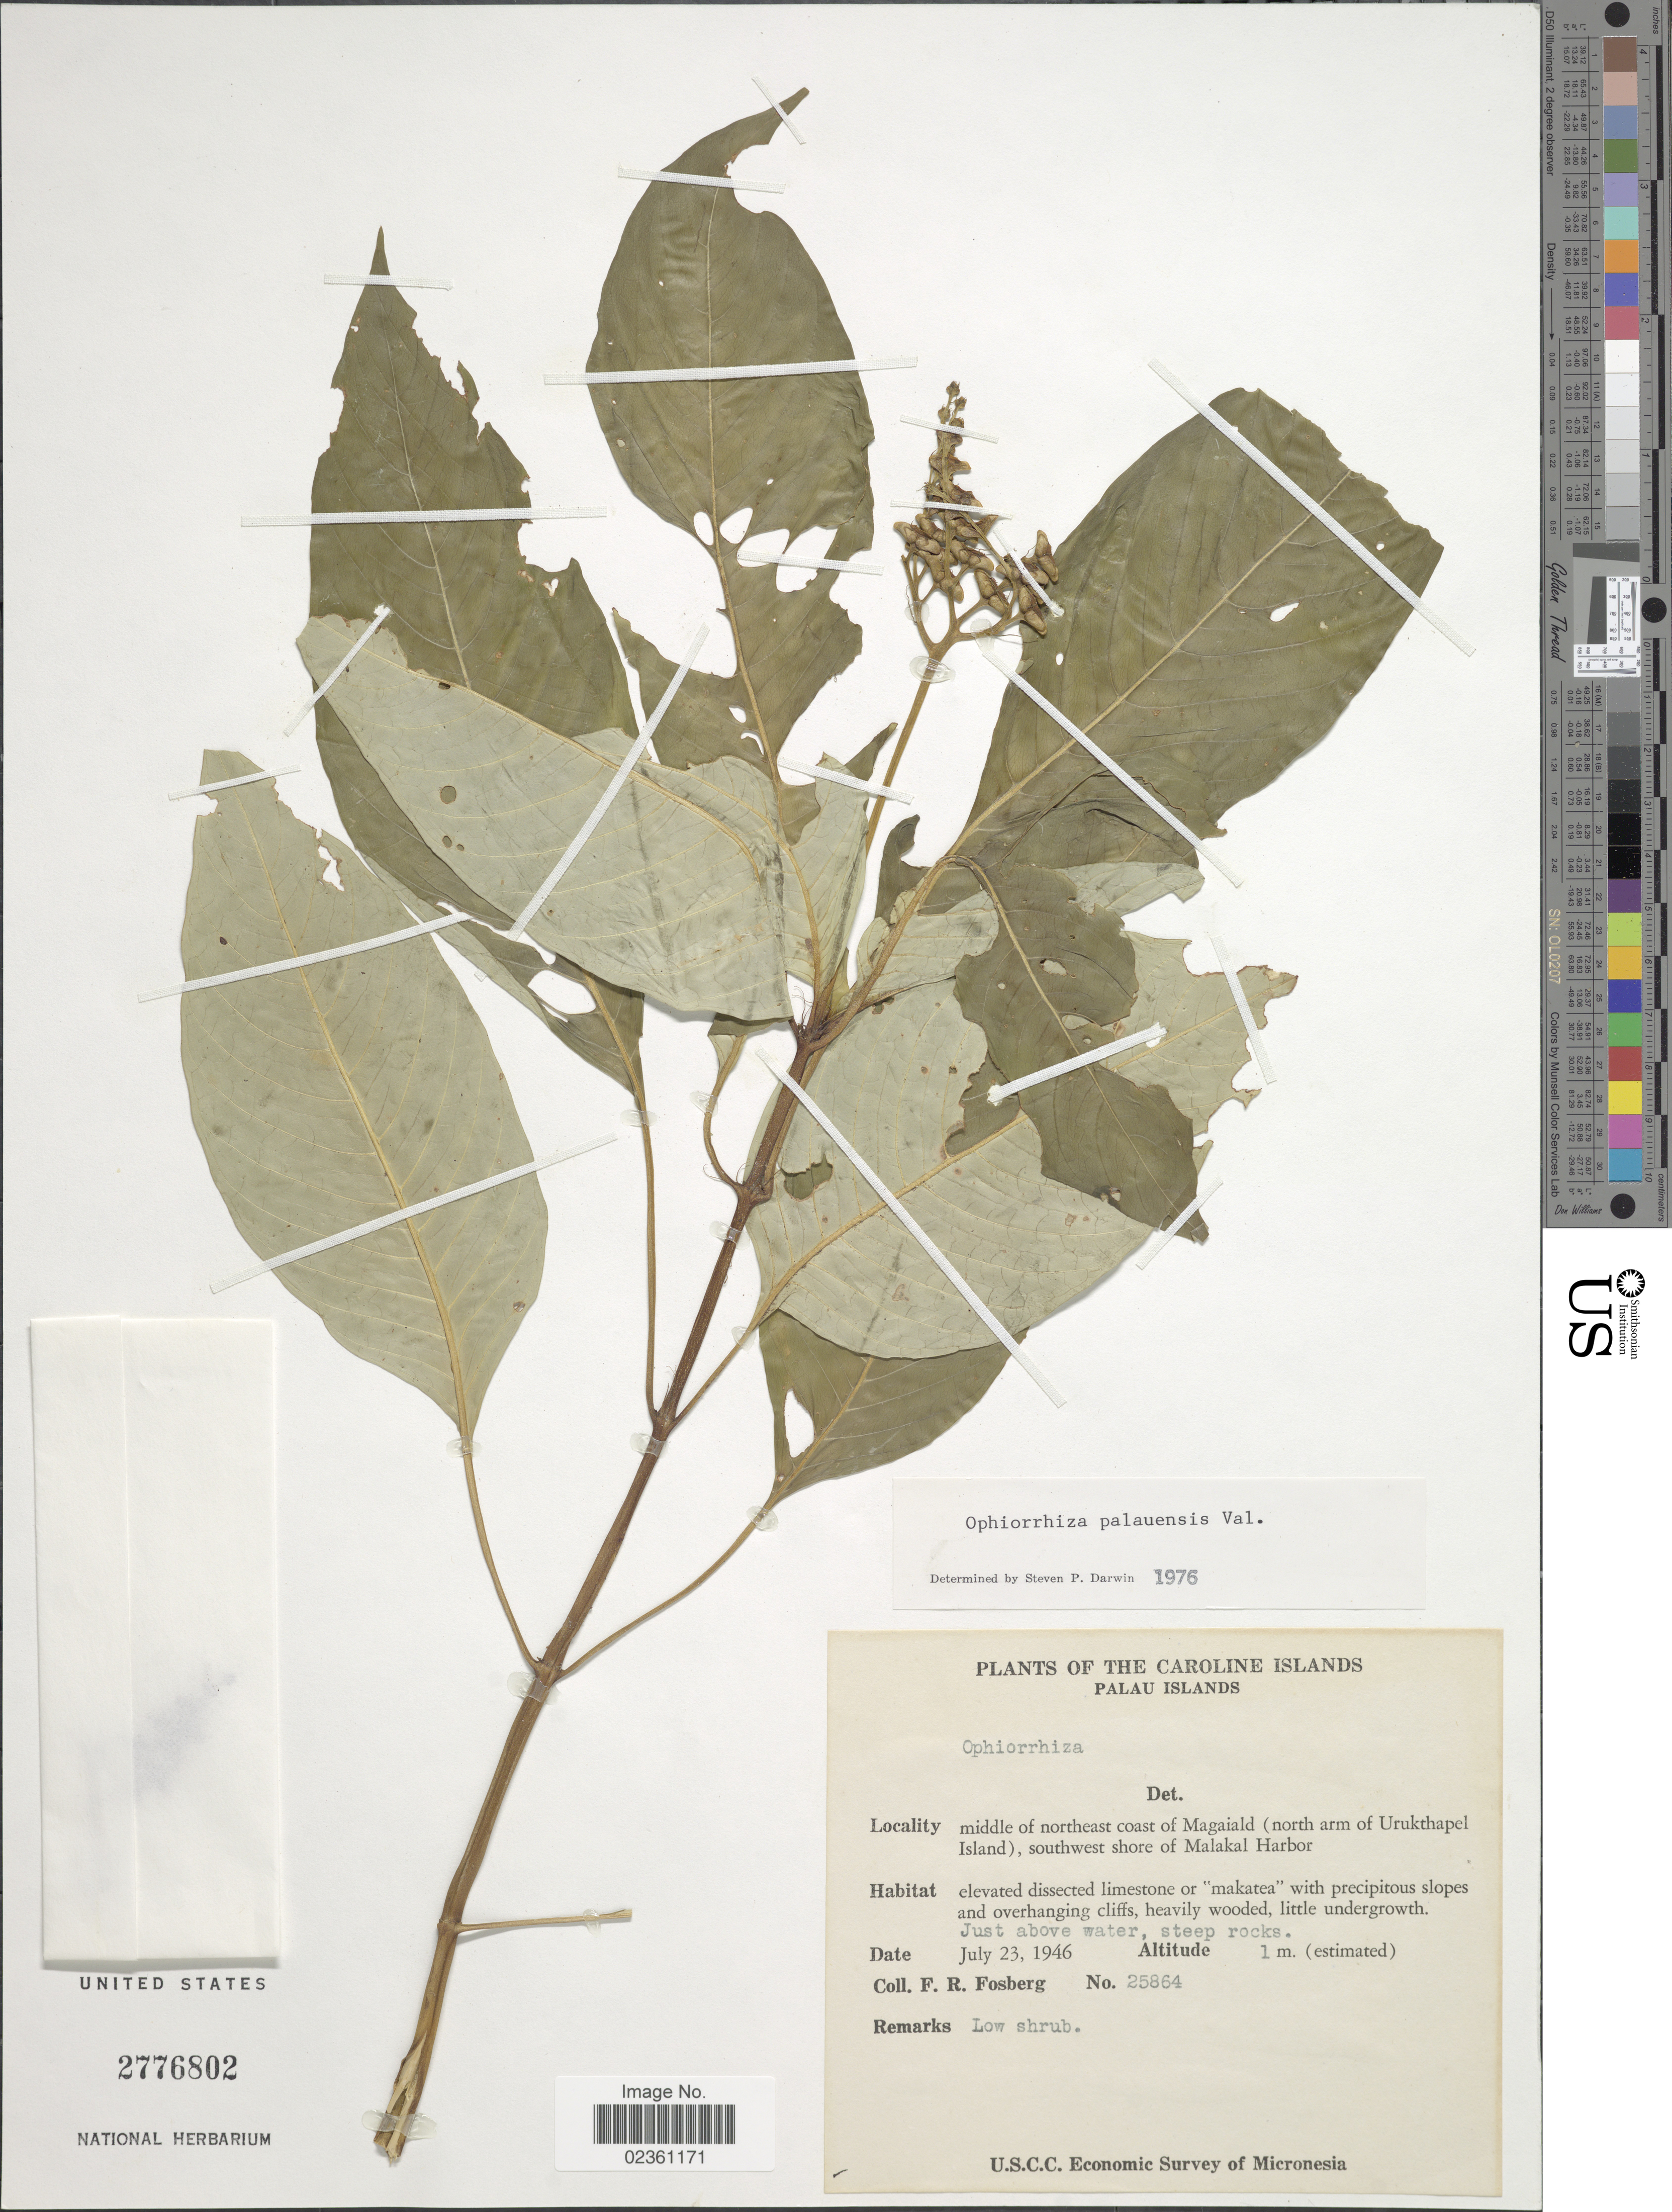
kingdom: Plantae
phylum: Tracheophyta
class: Magnoliopsida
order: Gentianales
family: Rubiaceae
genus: Ophiorrhiza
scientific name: Ophiorrhiza palauensis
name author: Valeton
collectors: F. R. Fosberg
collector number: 25864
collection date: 1946-07-23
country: Palau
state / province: Koror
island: Ngeruktabel [Urukthapel]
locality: The Caroline Islands, Palau Islands, middle of northeast coast of Magaiald (north arm of Urukthapel Island), southwest shore of Malakal Harbor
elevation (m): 1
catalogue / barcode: US 2776802